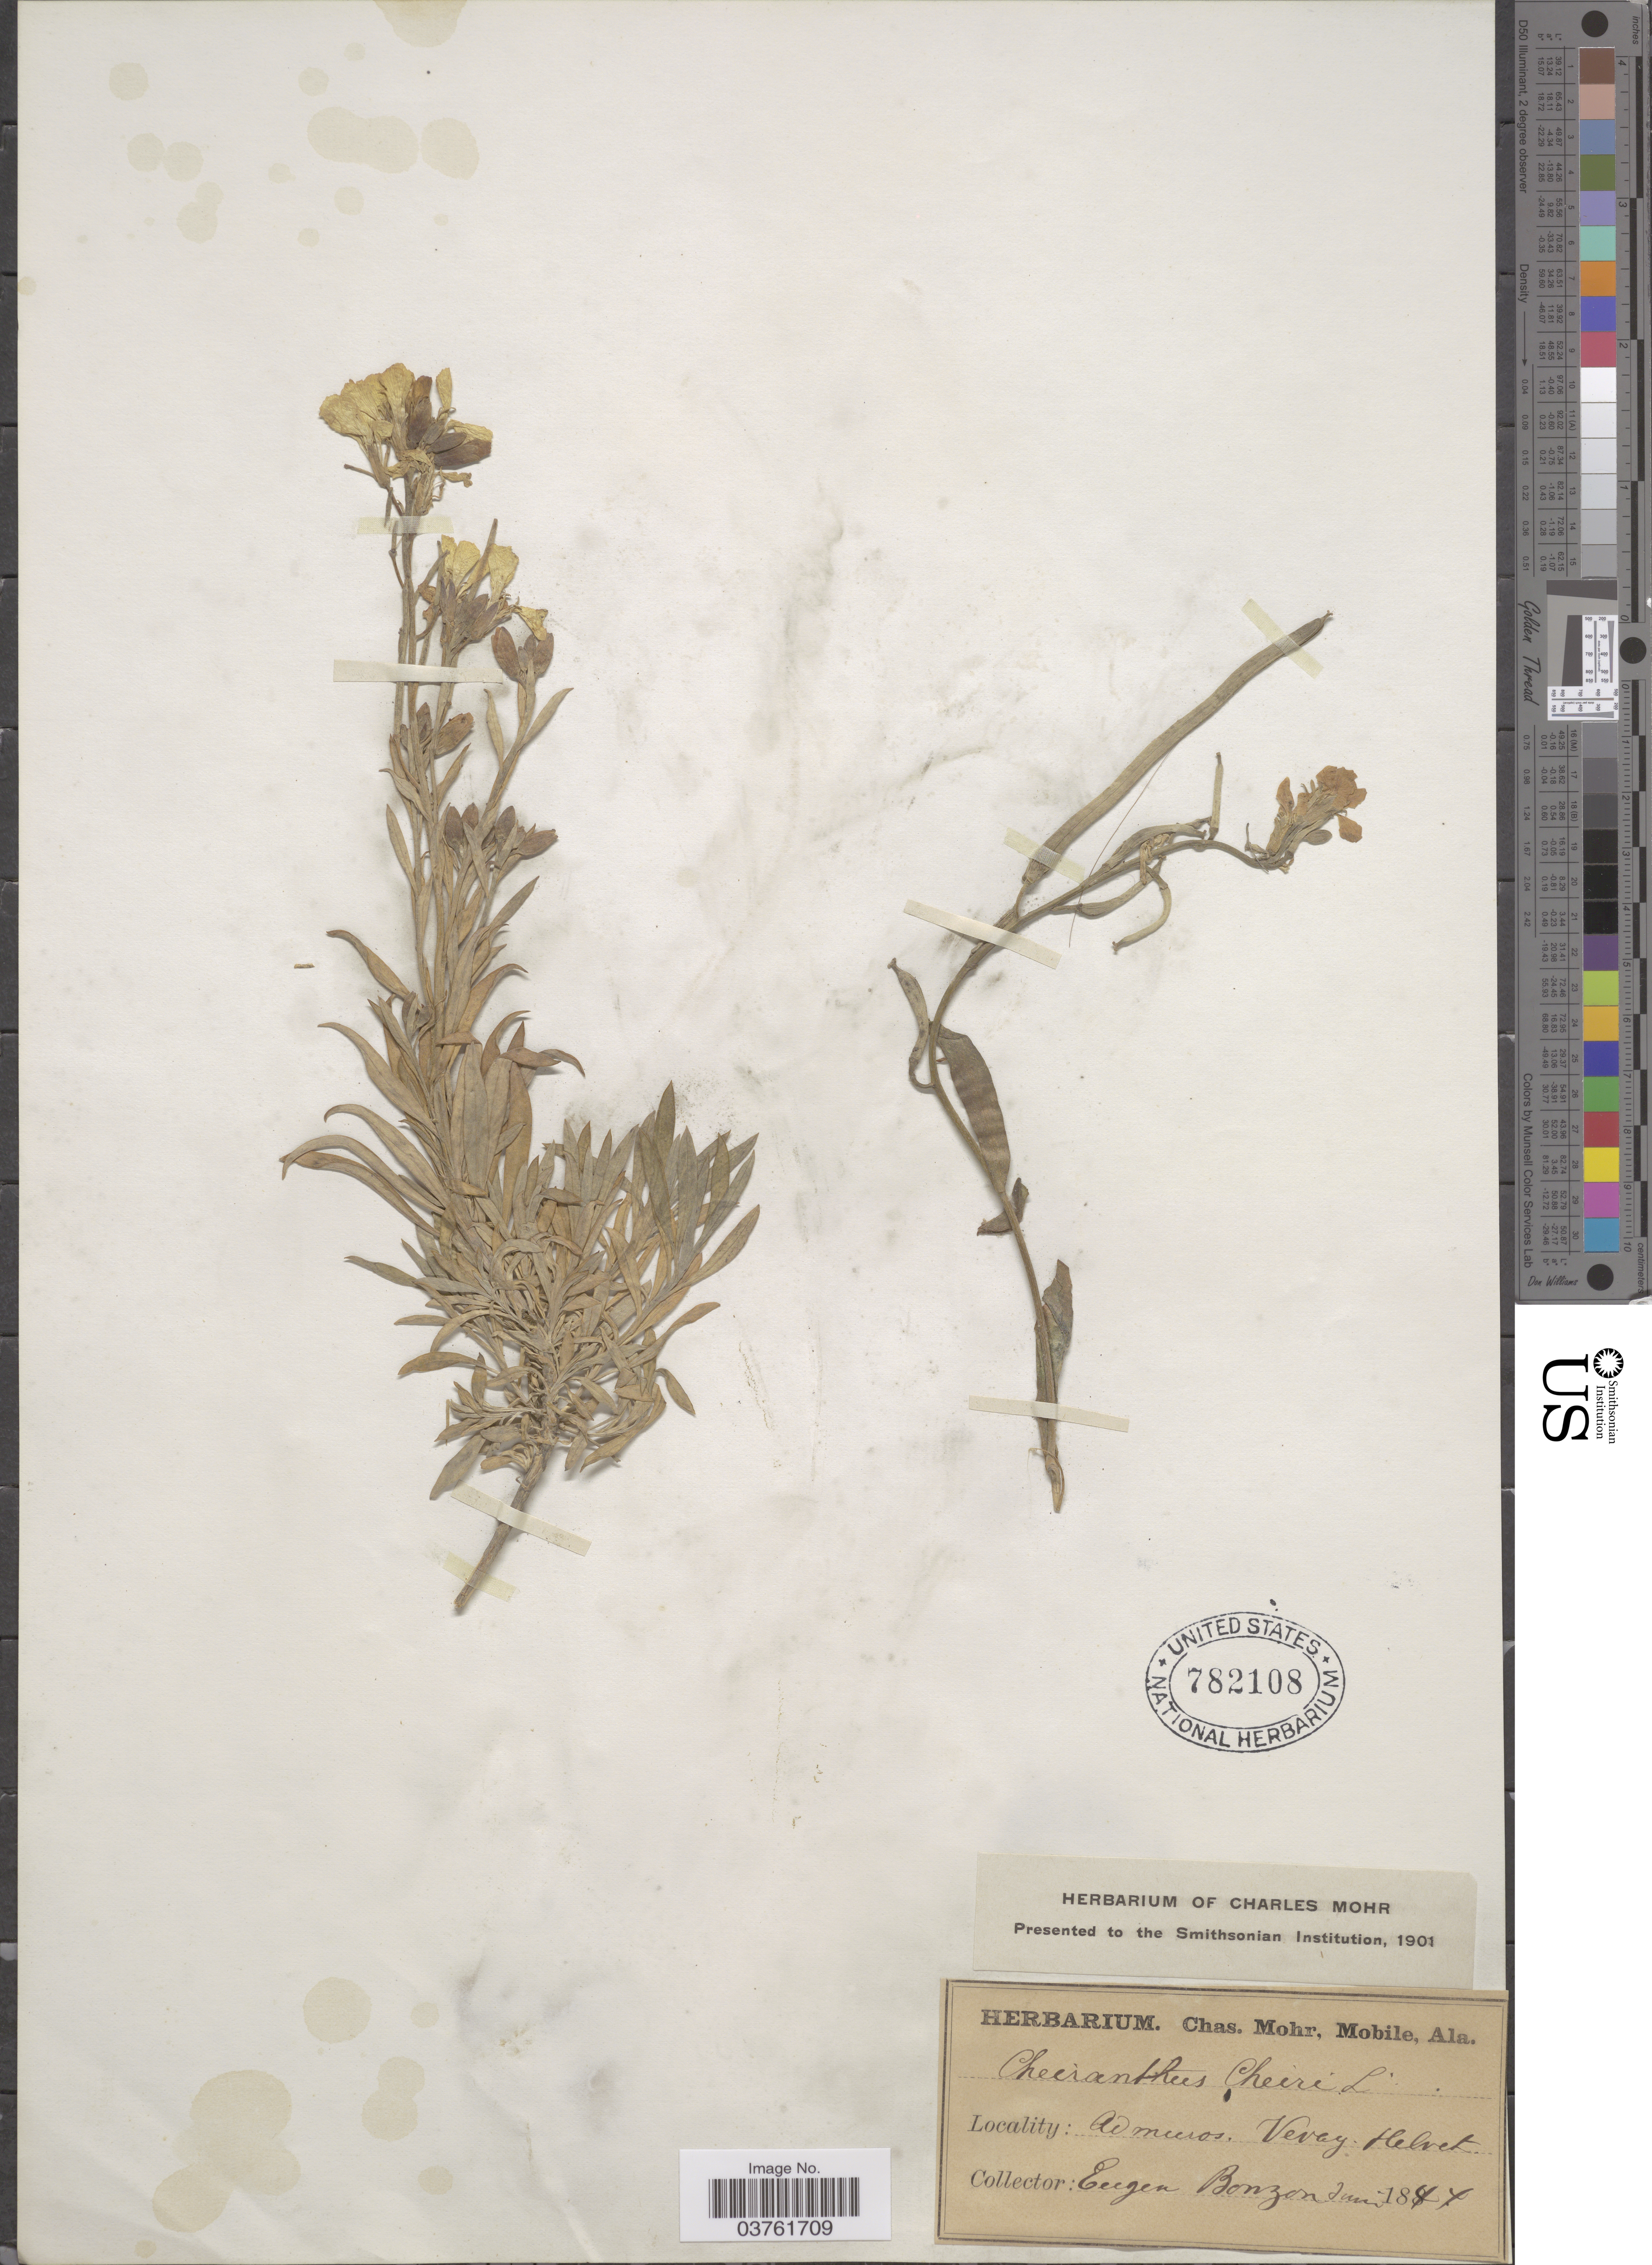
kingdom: Plantae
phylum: Tracheophyta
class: Magnoliopsida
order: Brassicales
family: Brassicaceae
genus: Cheiranthus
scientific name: Cheiranthus x cheiri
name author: L.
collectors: E. Bonzon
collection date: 1847-06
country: Switzerland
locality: Ad muros. Vevay Helvet.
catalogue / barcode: US 782108